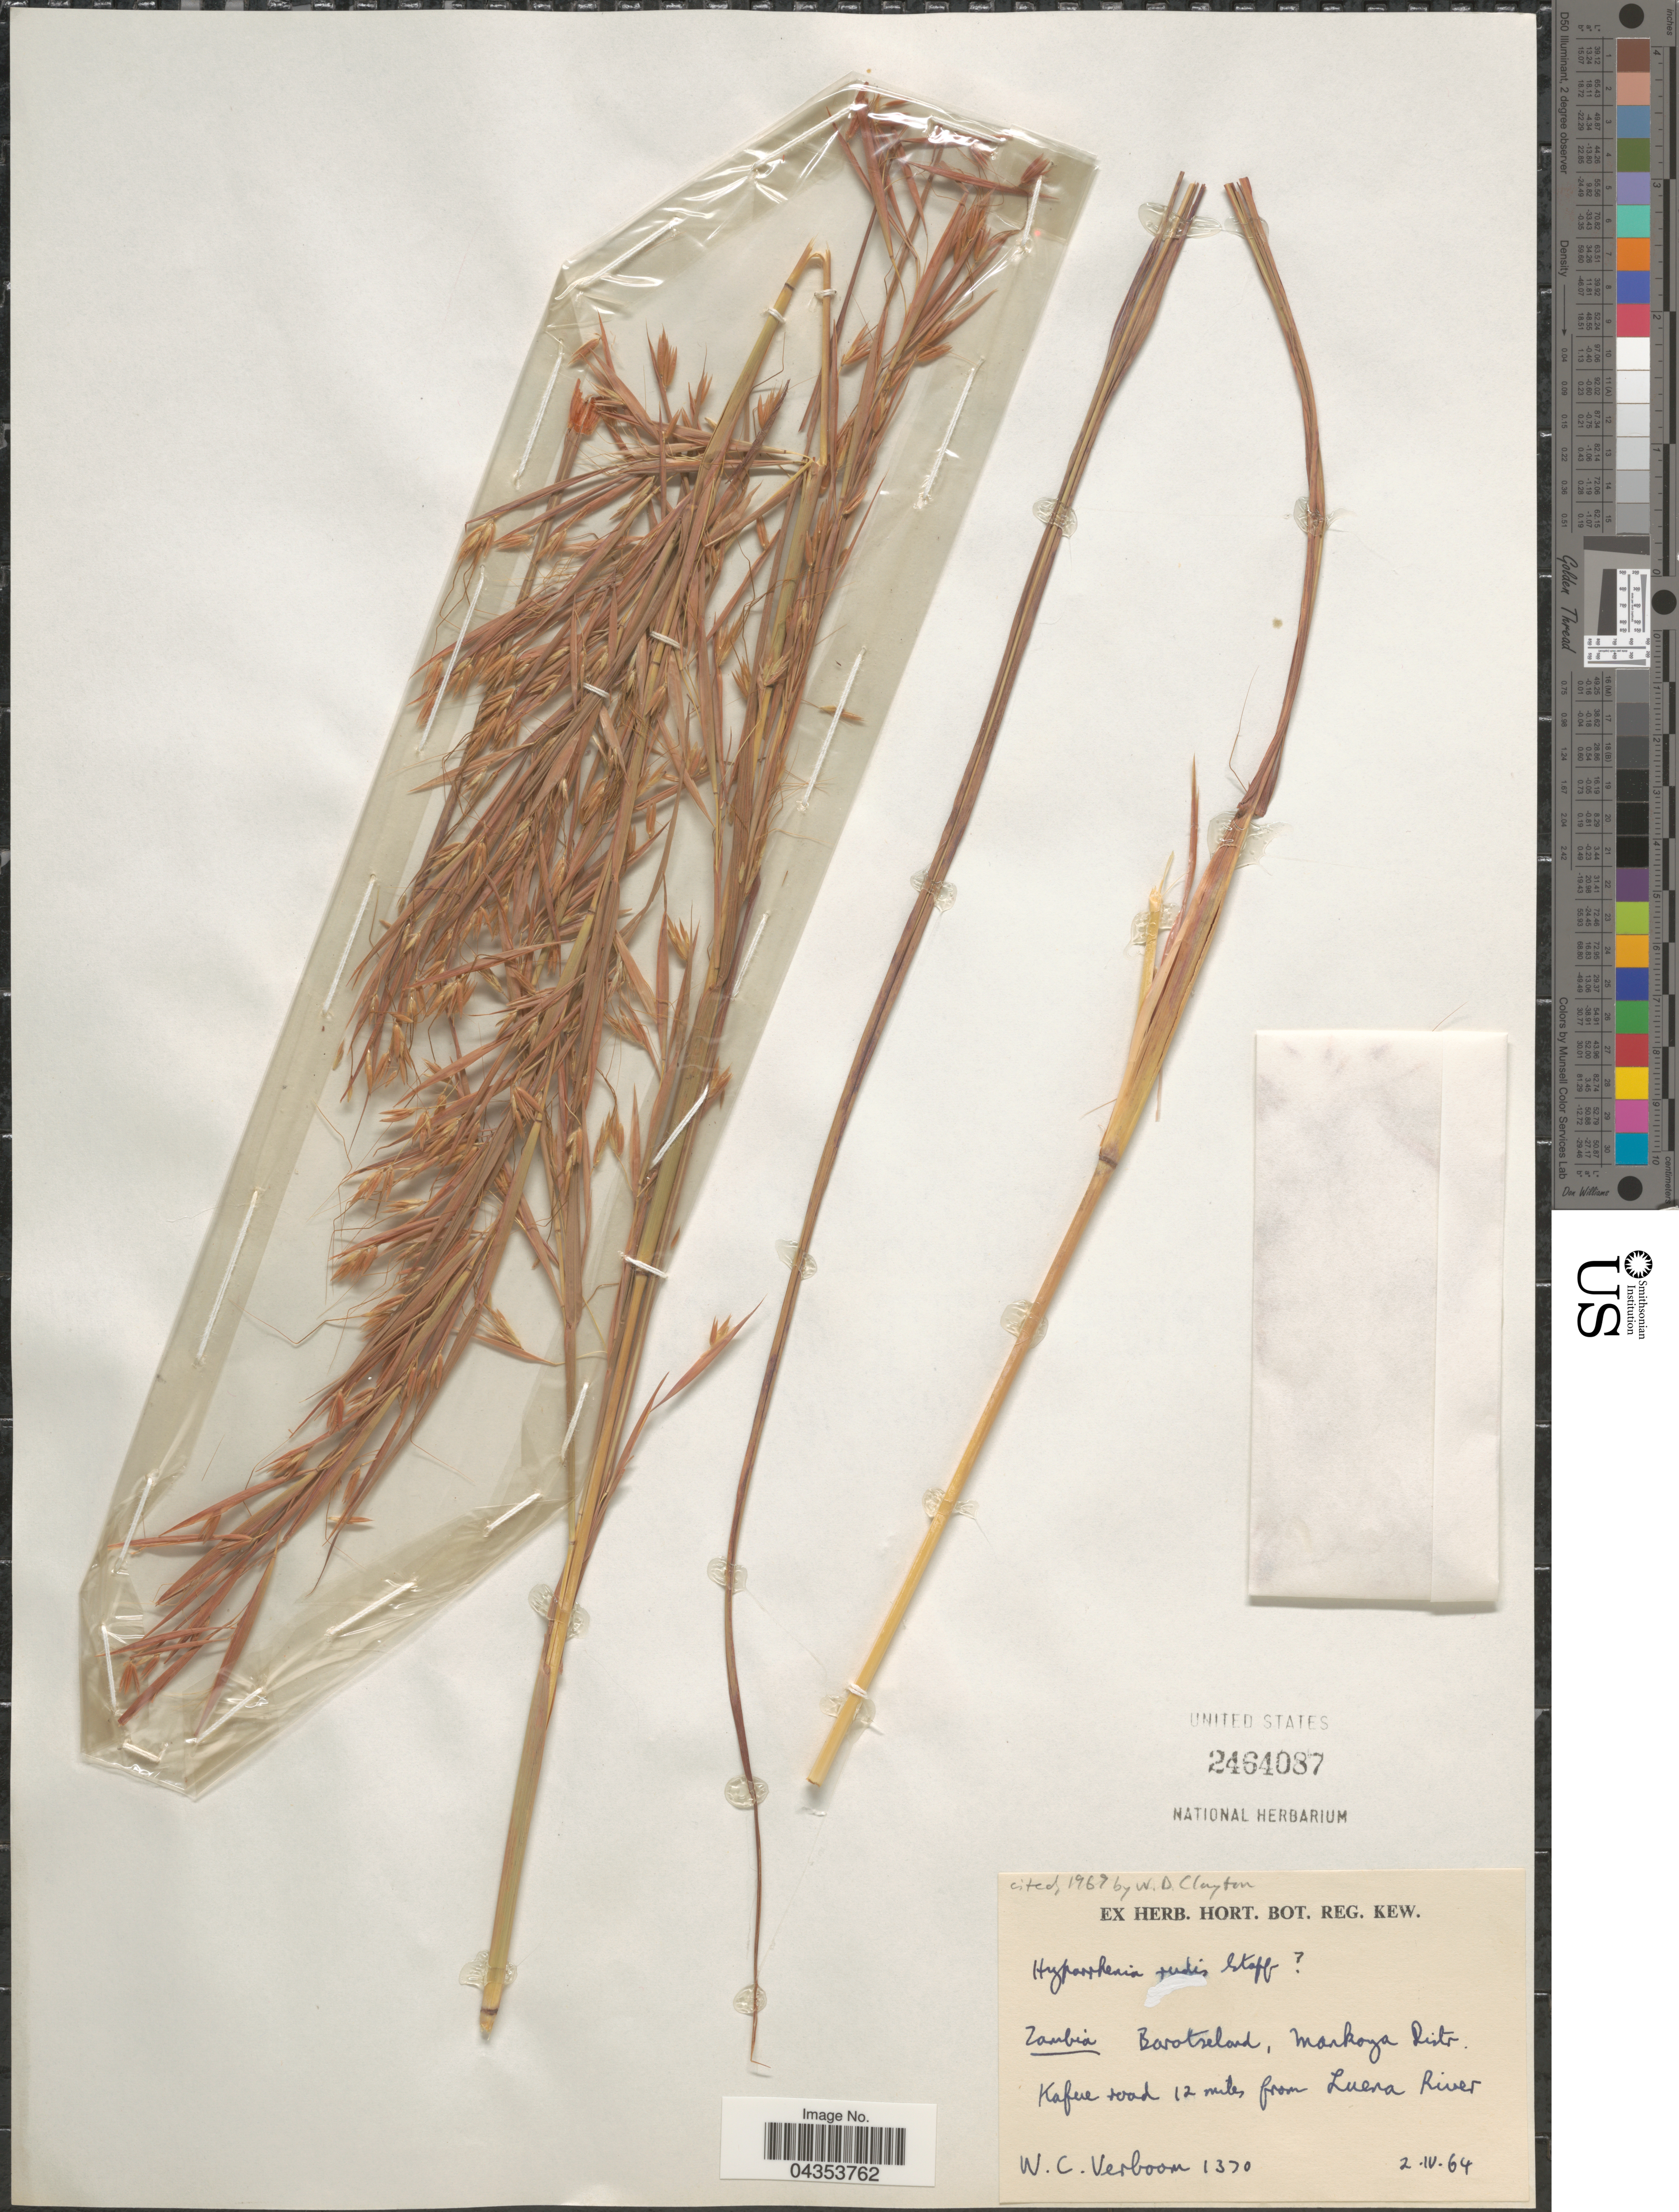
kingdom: Plantae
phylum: Tracheophyta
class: Liliopsida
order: Poales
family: Poaceae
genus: Hyparrhenia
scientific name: Hyparrhenia rudis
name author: Stapf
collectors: W. Verboom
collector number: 1370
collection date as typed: Transcribed d/m/y: 2/4/64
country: Zambia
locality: Barotseland, Mankoya Distr. Kafue road 12 miles from Luera River.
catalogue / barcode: US 2464087